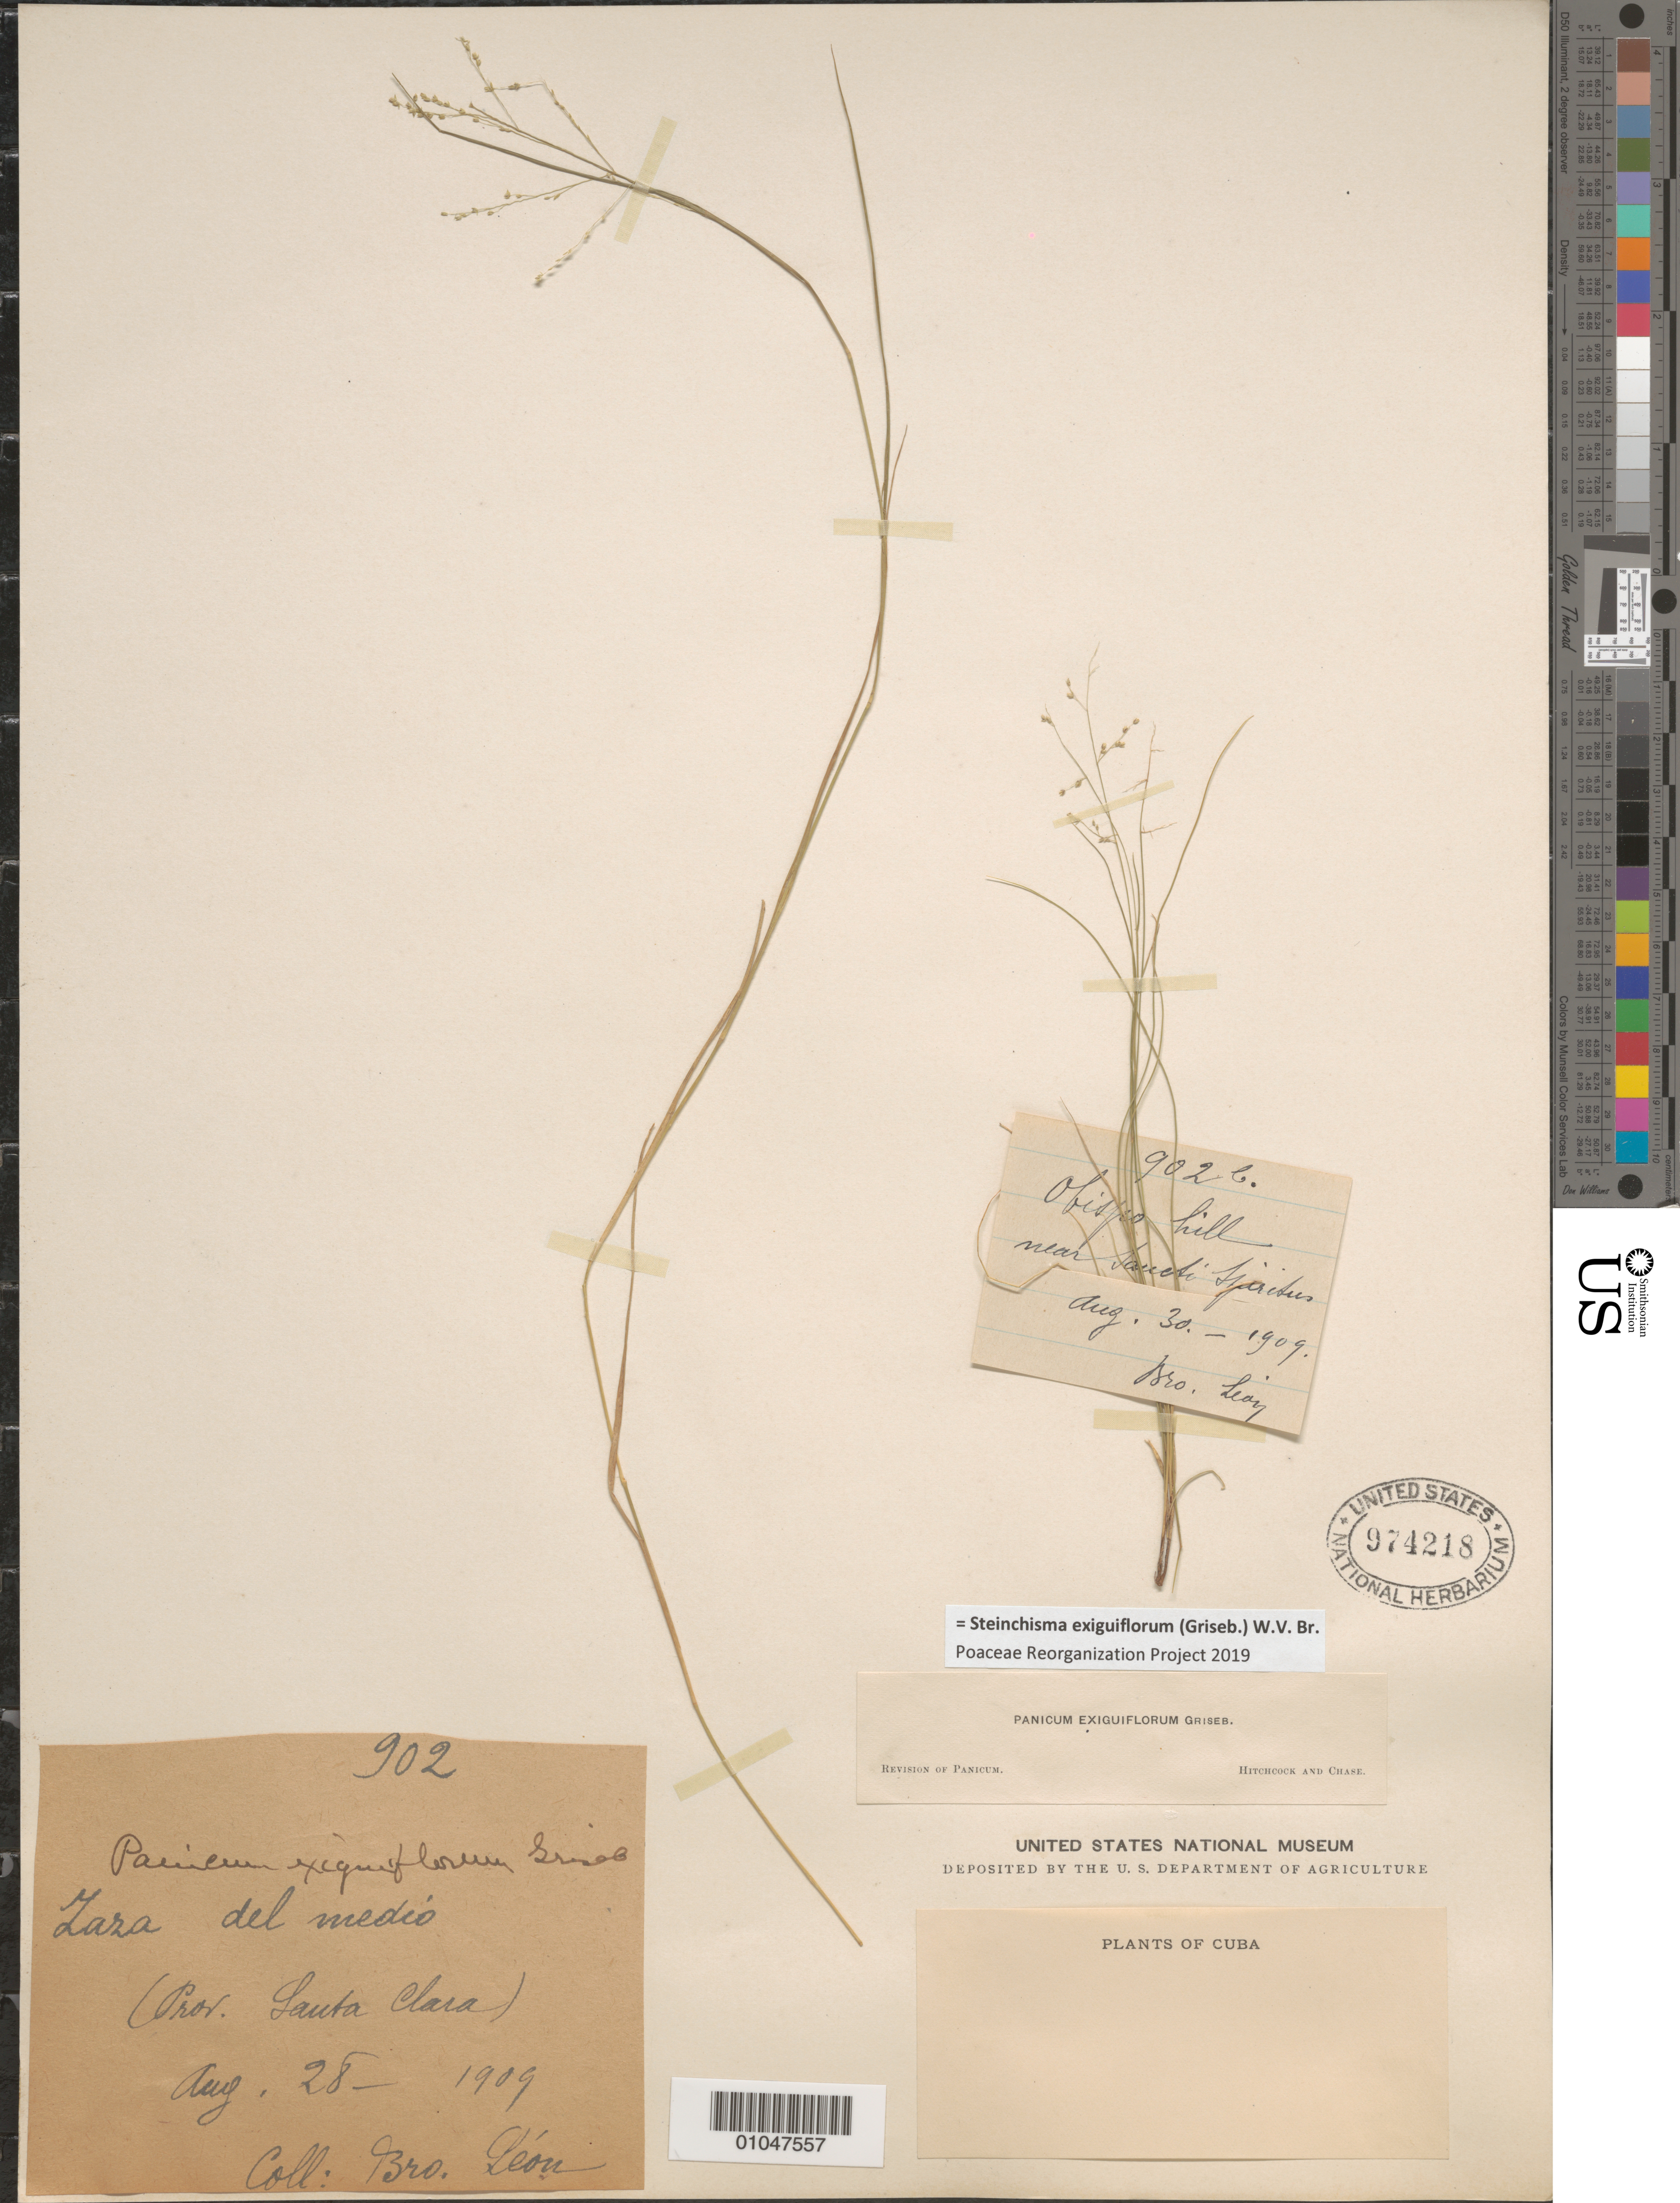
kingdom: Plantae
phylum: Tracheophyta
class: Liliopsida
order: Poales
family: Poaceae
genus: Panicum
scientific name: Panicum exiguiflorum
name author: Griseb.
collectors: Bro. León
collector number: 902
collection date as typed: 28 Aug 1909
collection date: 1909-08-28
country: Cuba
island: Cuba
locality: Lara del Medio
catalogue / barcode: US 974218